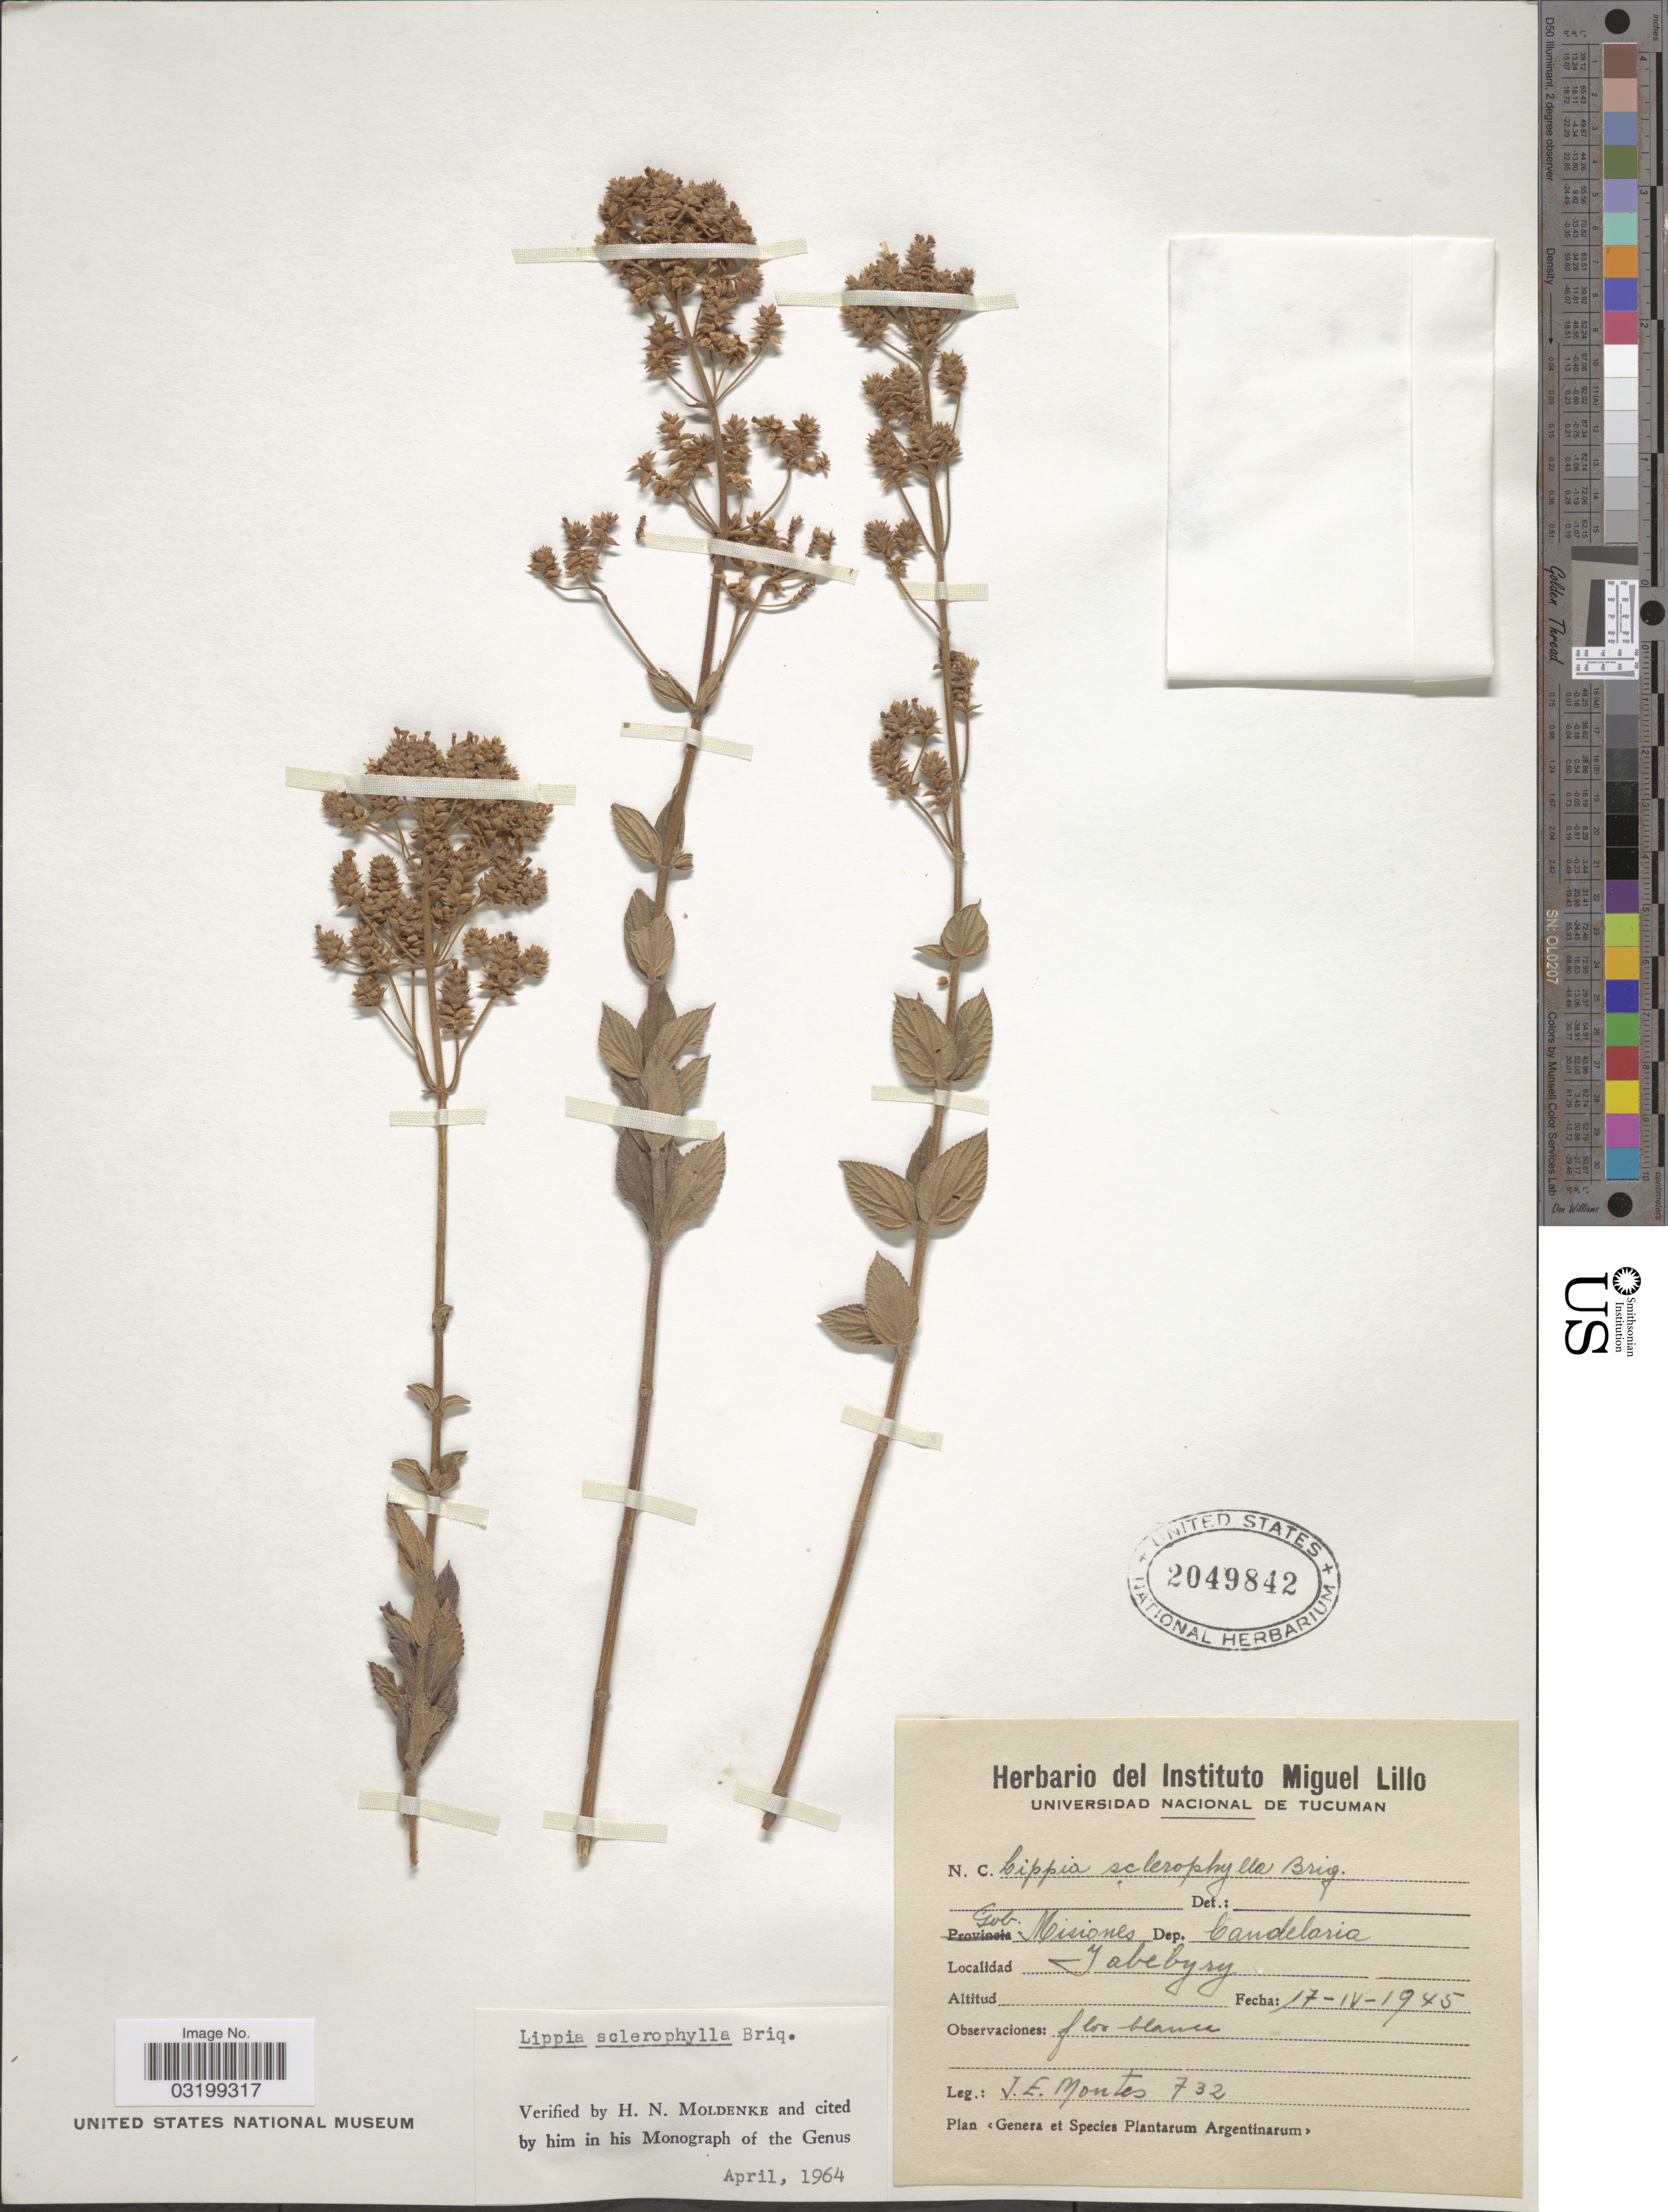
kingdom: Plantae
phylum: Tracheophyta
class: Magnoliopsida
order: Lamiales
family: Verbenaceae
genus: Lippia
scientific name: Lippia sclerophylla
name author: Briq.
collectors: J. E. Montes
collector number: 732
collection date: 1945-04-17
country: Argentina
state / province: Misiones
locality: Gob. Misiones. Dep. Candelaria. Yabebyry.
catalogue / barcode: US 2049842